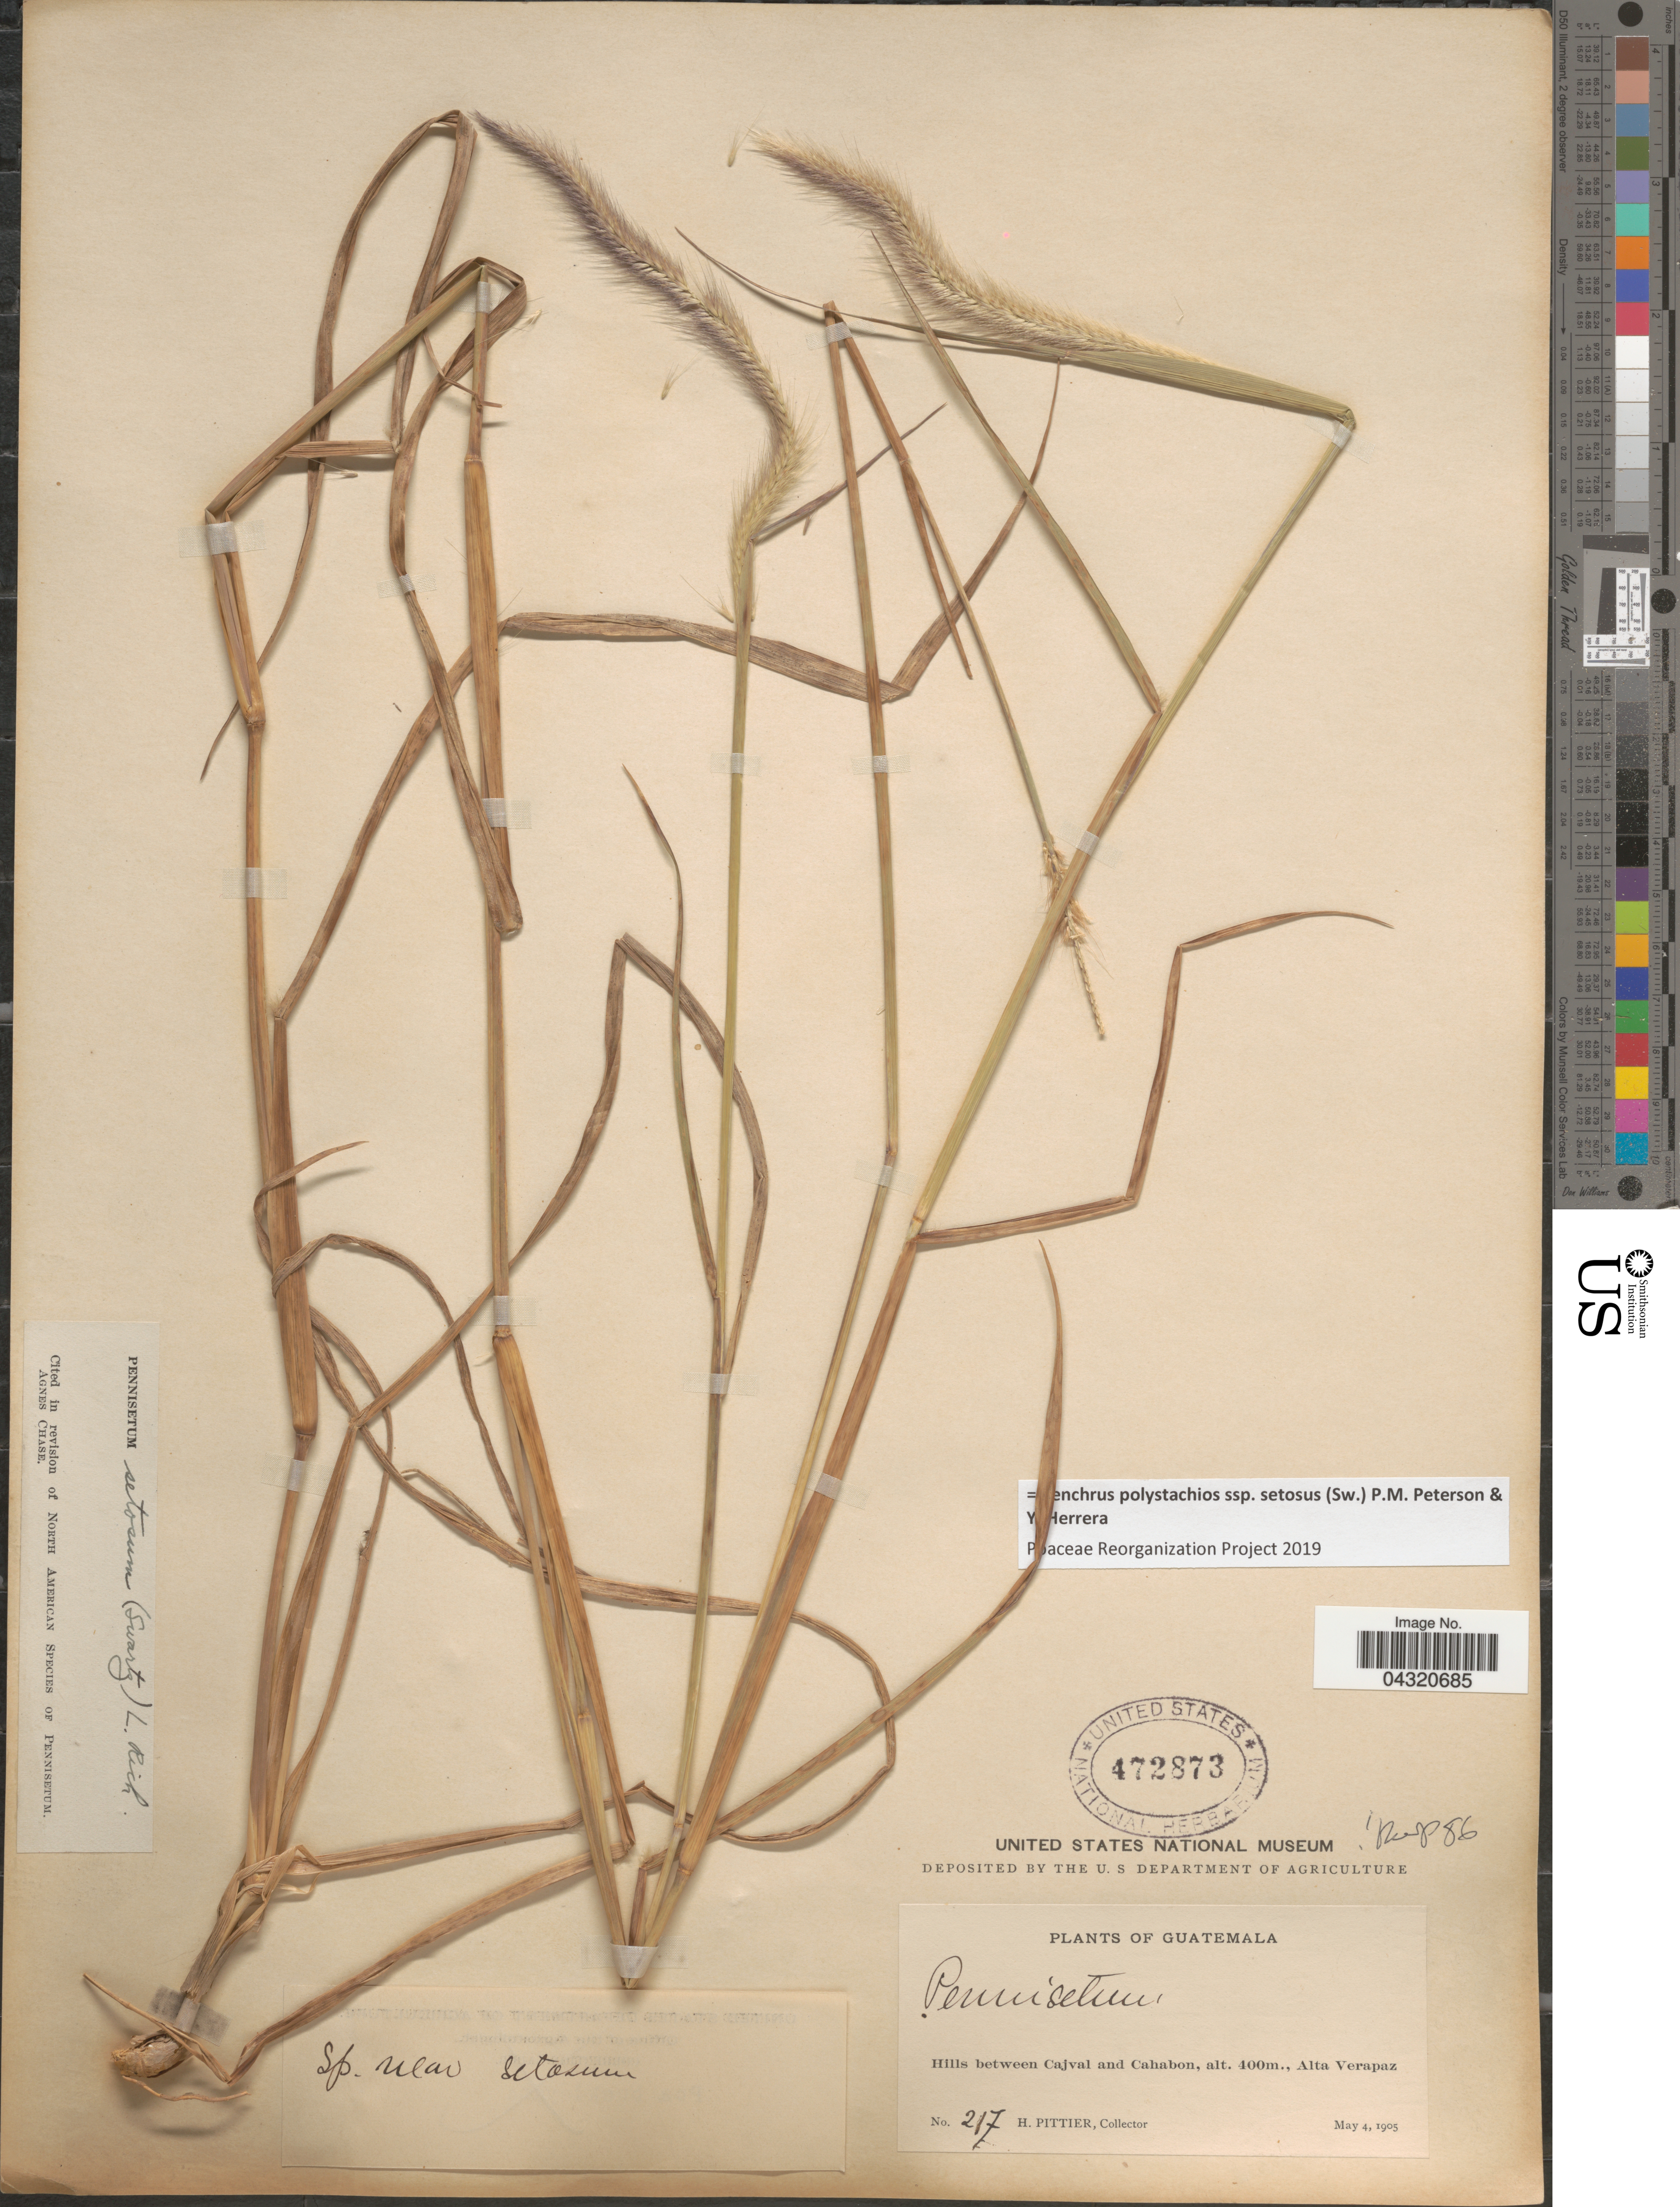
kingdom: Plantae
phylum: Tracheophyta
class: Liliopsida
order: Poales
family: Poaceae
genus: Cenchrus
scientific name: Cenchrus polystachios subsp. setosus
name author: (Sw.) P.M. Peterson & Y. Herrera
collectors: H. F. Pittier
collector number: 217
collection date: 1905-05-04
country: Guatemala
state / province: Alta Verapaz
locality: Hills between Cajval and Cababon.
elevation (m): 400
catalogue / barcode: US 472873